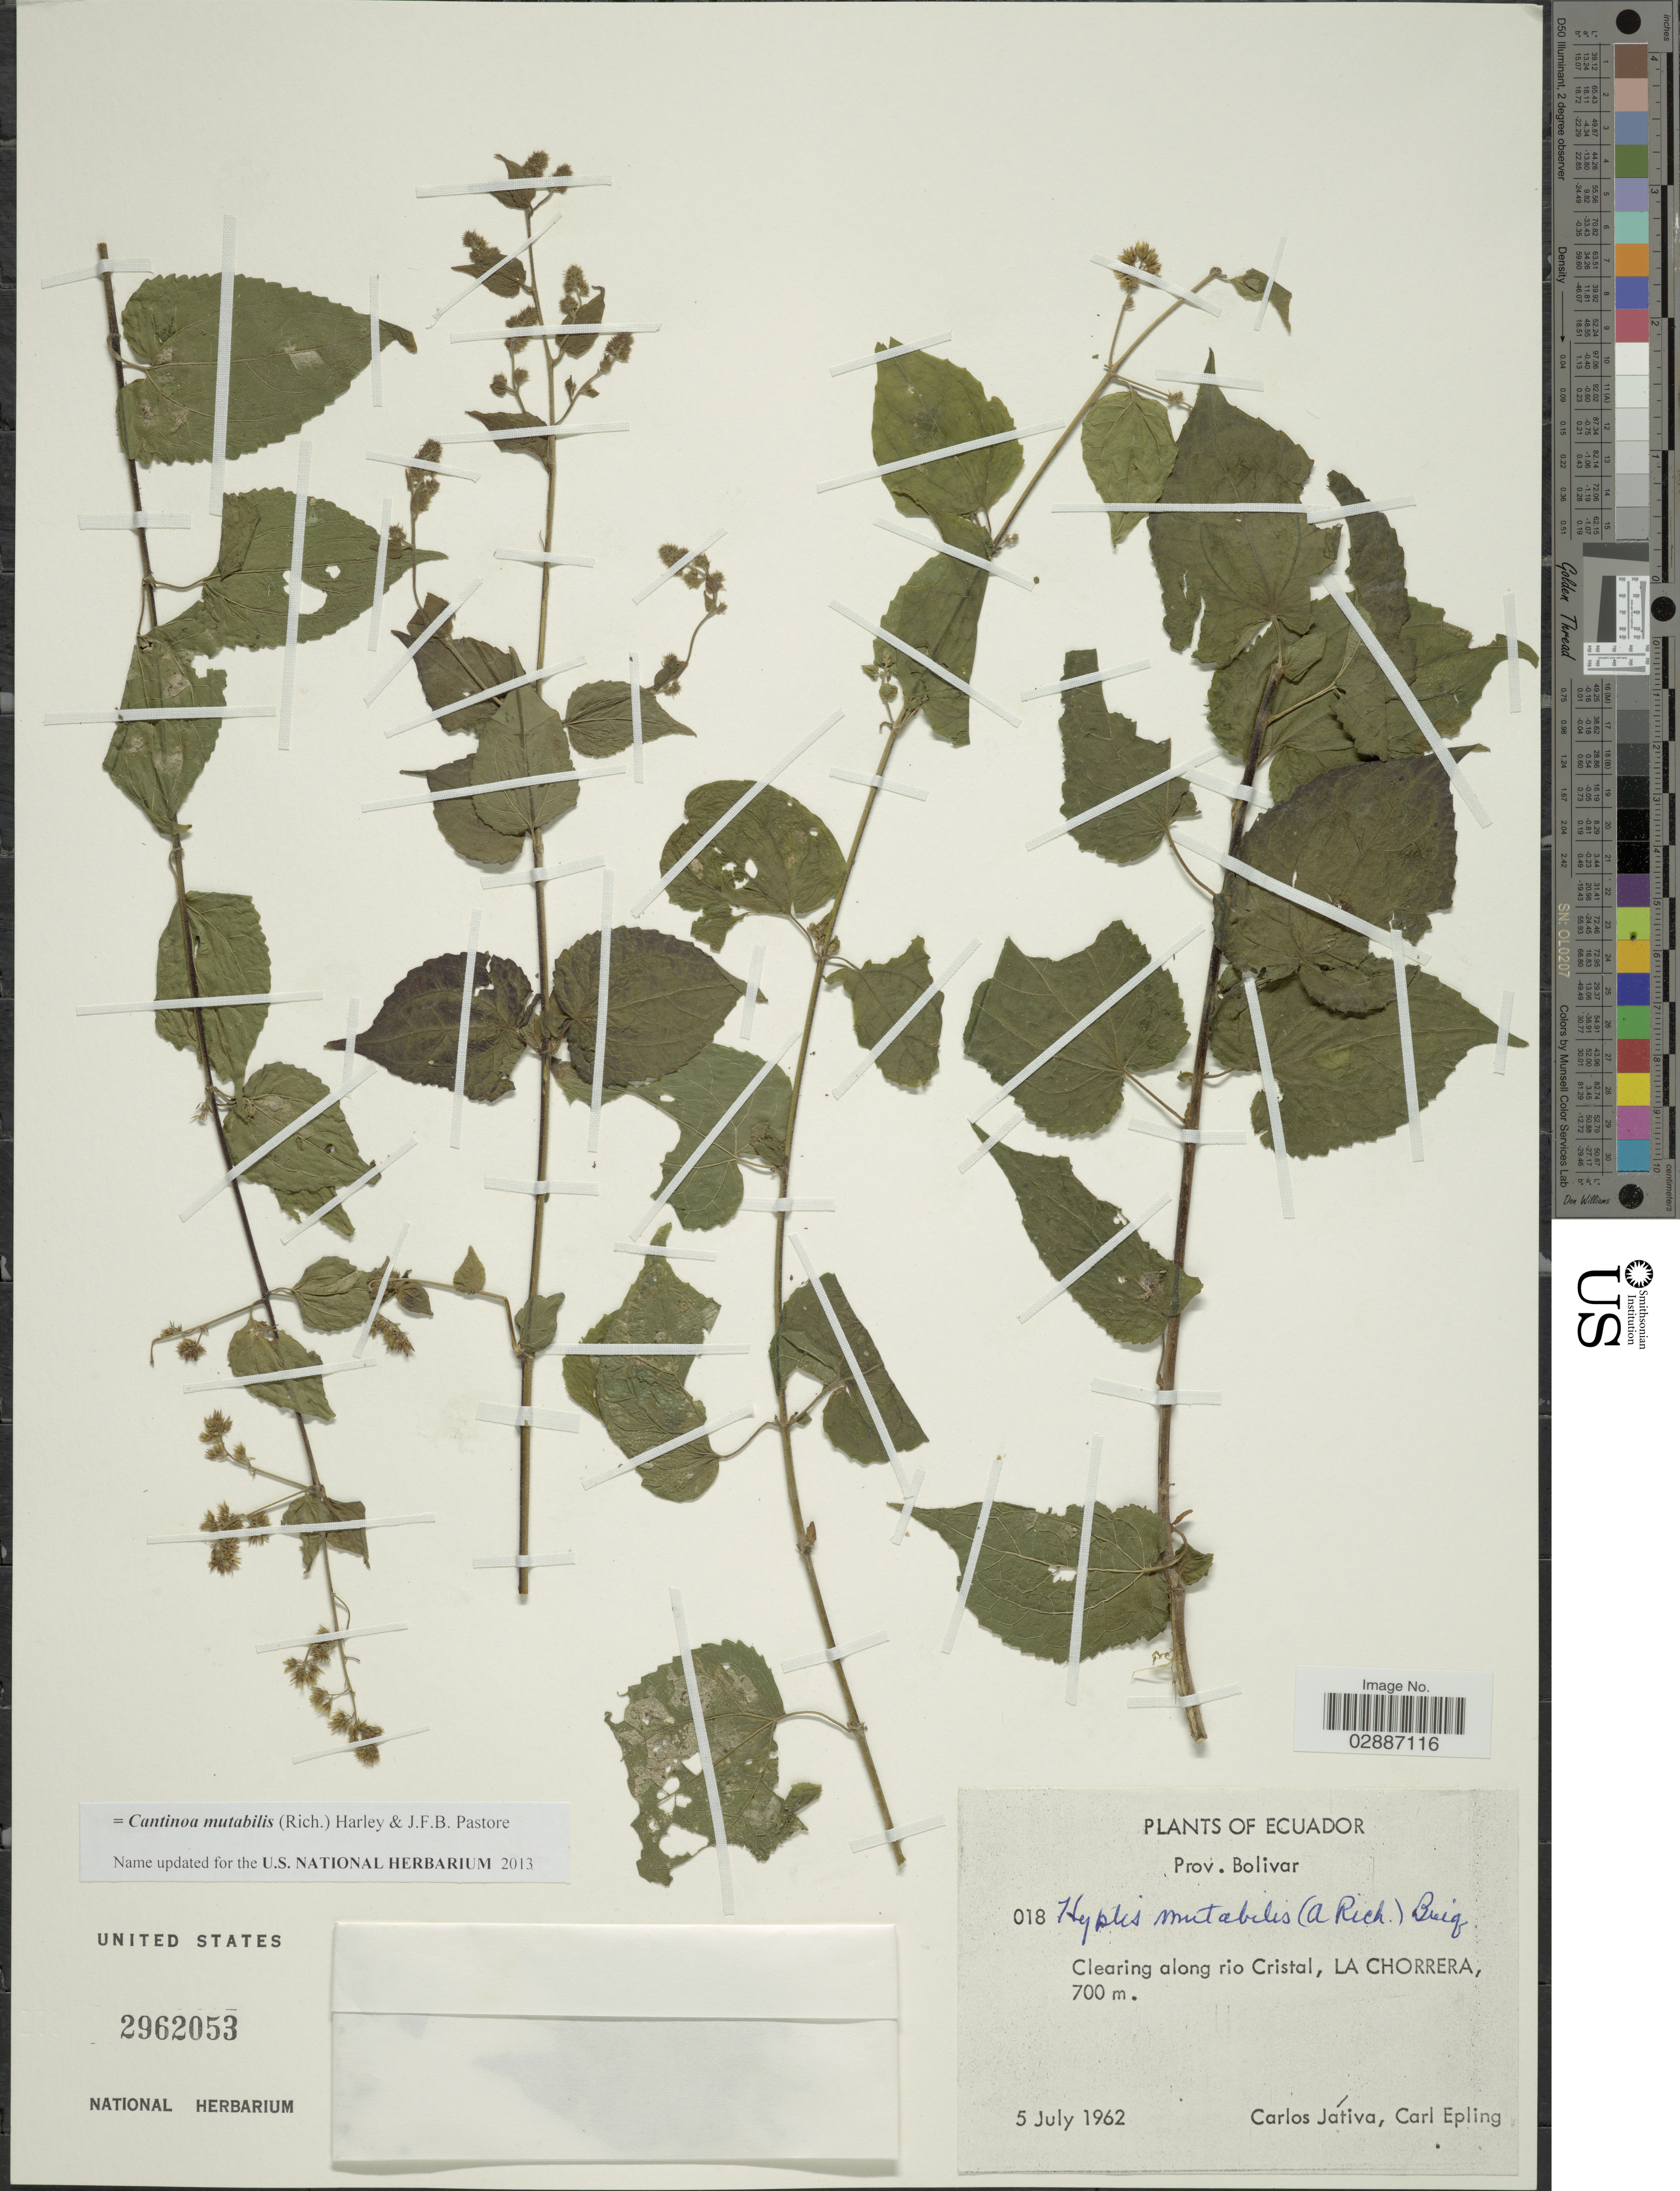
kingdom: Plantae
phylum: Tracheophyta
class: Magnoliopsida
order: Lamiales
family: Lamiaceae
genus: Cantinoa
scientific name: Cantinoa mutabilis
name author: (Epling) Harley & J.F.B. Pastore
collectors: C. D. Játiva & C. C. Epling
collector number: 018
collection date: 1962-07-05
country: Ecuador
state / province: Bolívar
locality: Clearing along rio Cristal, La Chorrera.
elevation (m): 700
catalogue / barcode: US 2962053